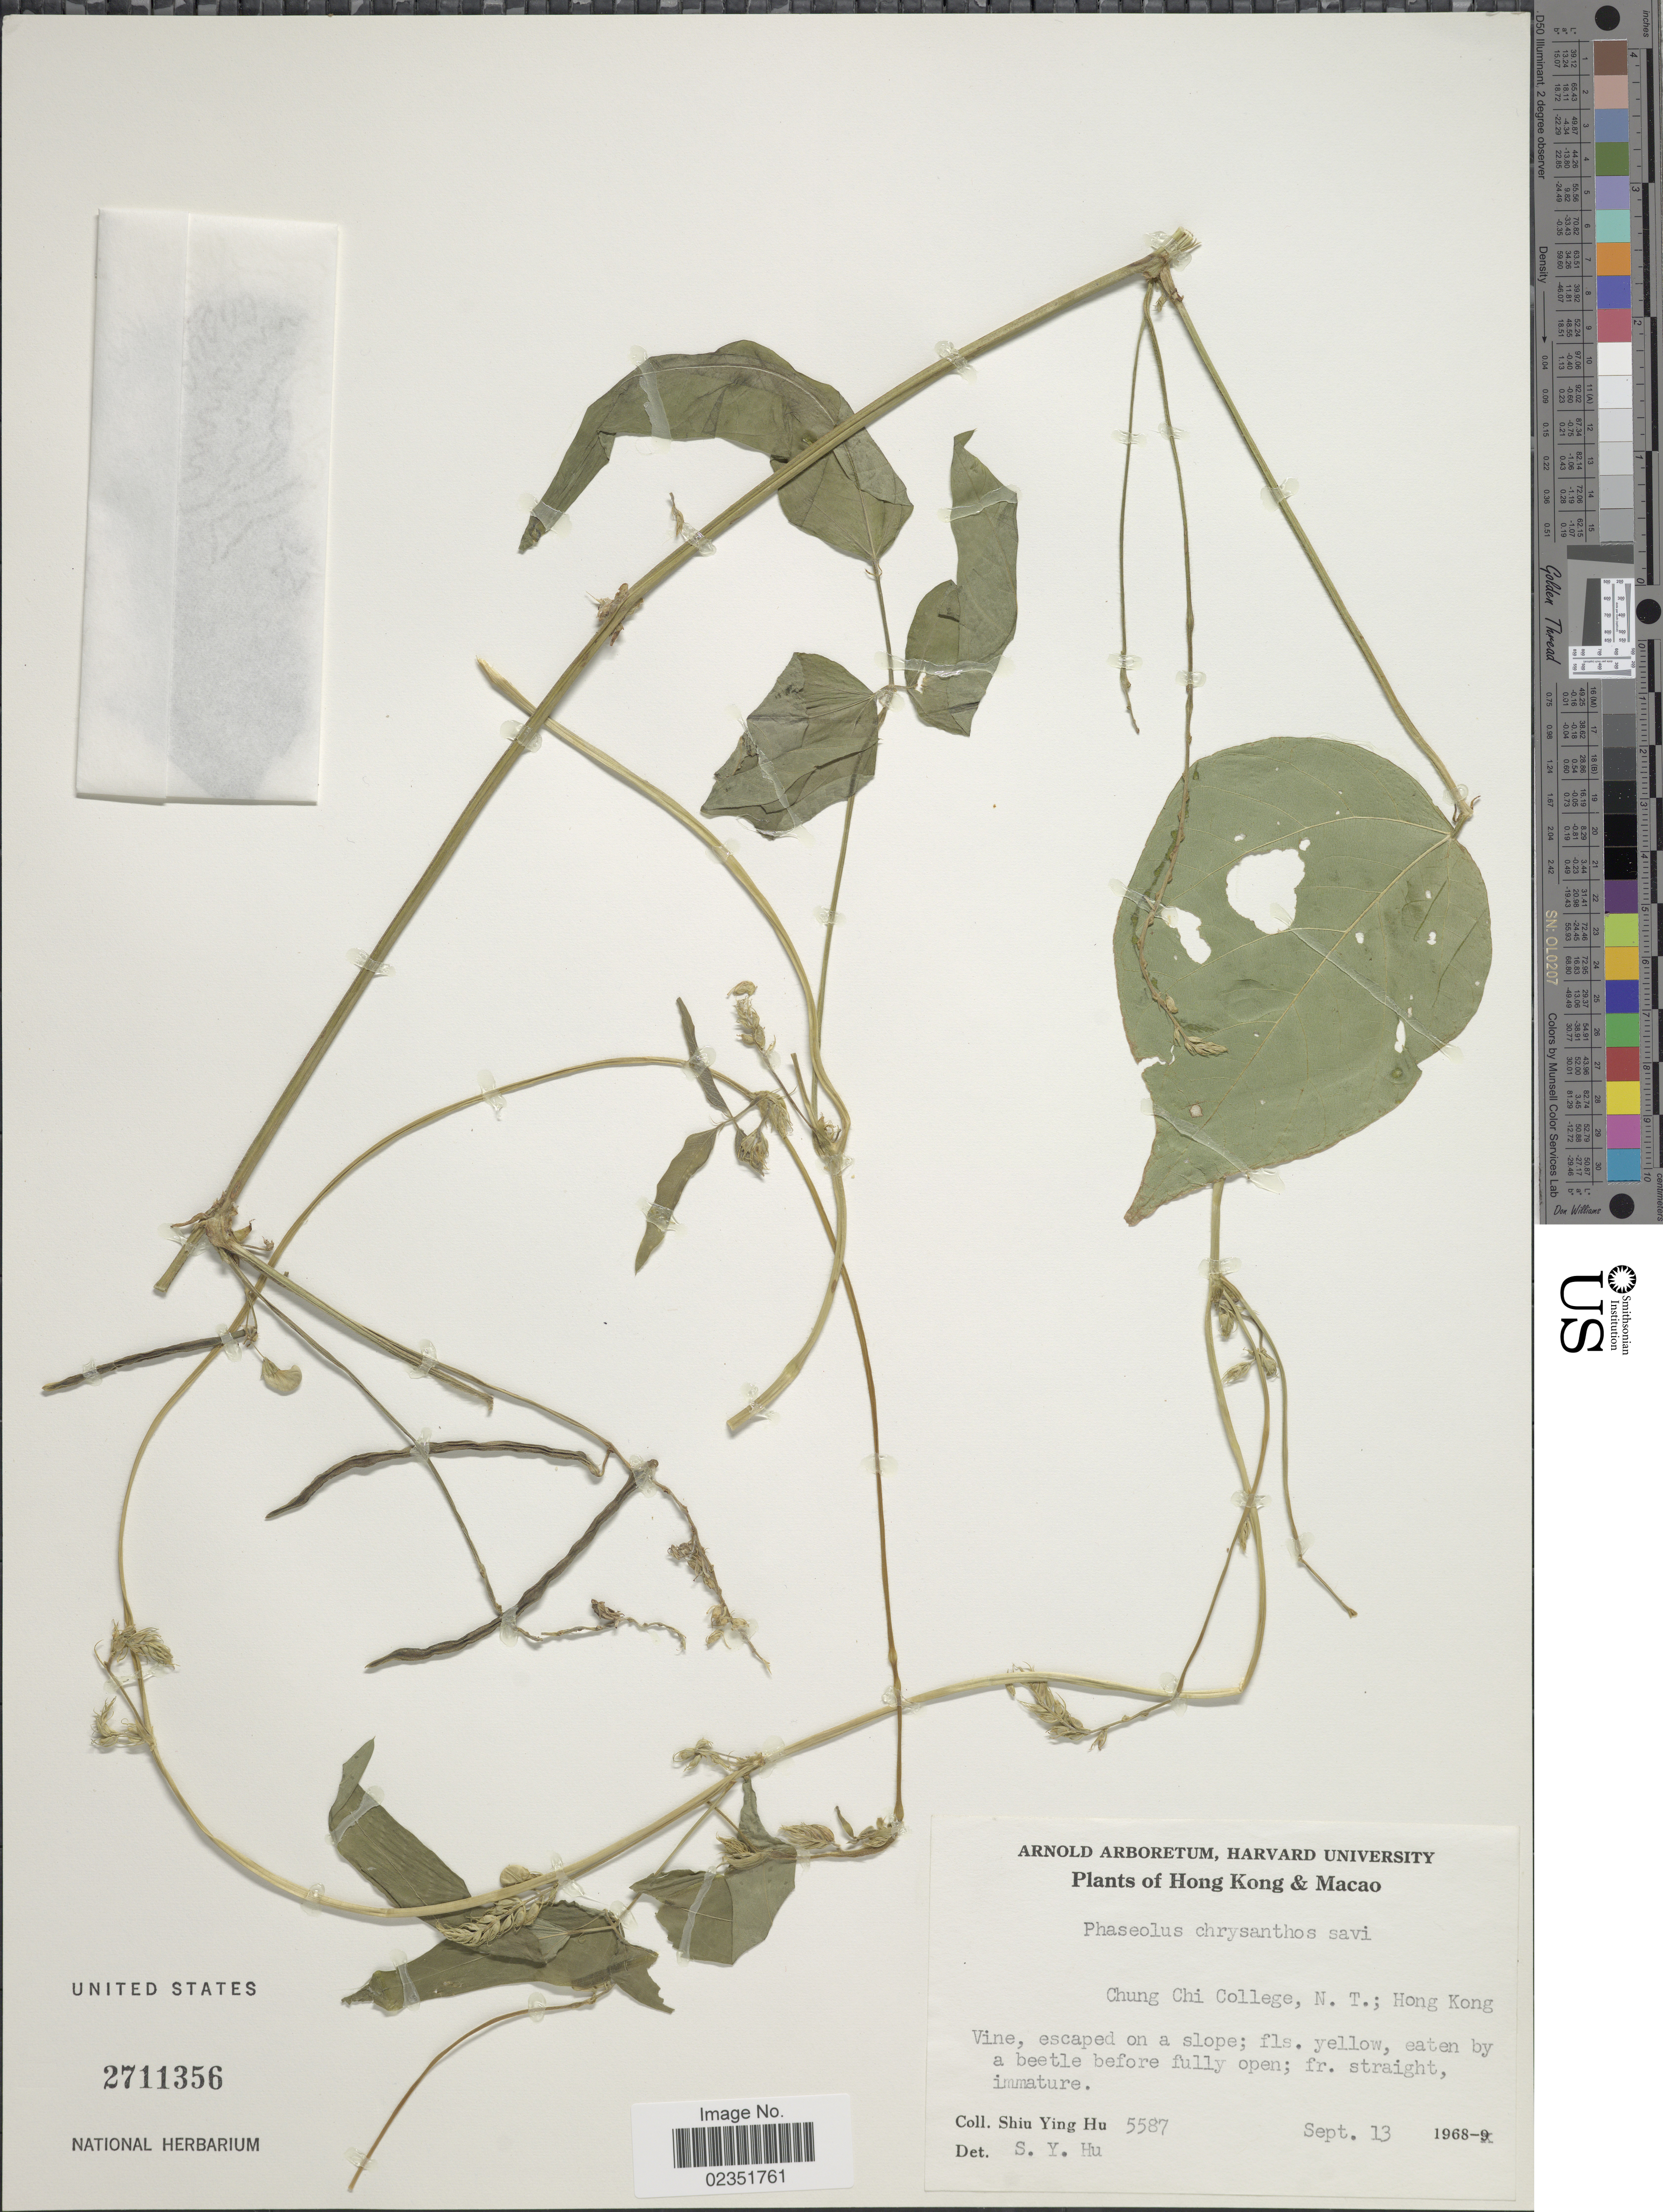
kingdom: Plantae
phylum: Tracheophyta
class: Magnoliopsida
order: Fabales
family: Fabaceae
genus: Phaseolus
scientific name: Phaseolus chrysanthos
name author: Savi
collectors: S. Y. Hu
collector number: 5587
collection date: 1968-09-13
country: China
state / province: Hong Kong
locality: Macao, Chung Chi College, N.T.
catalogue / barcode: US 2711356